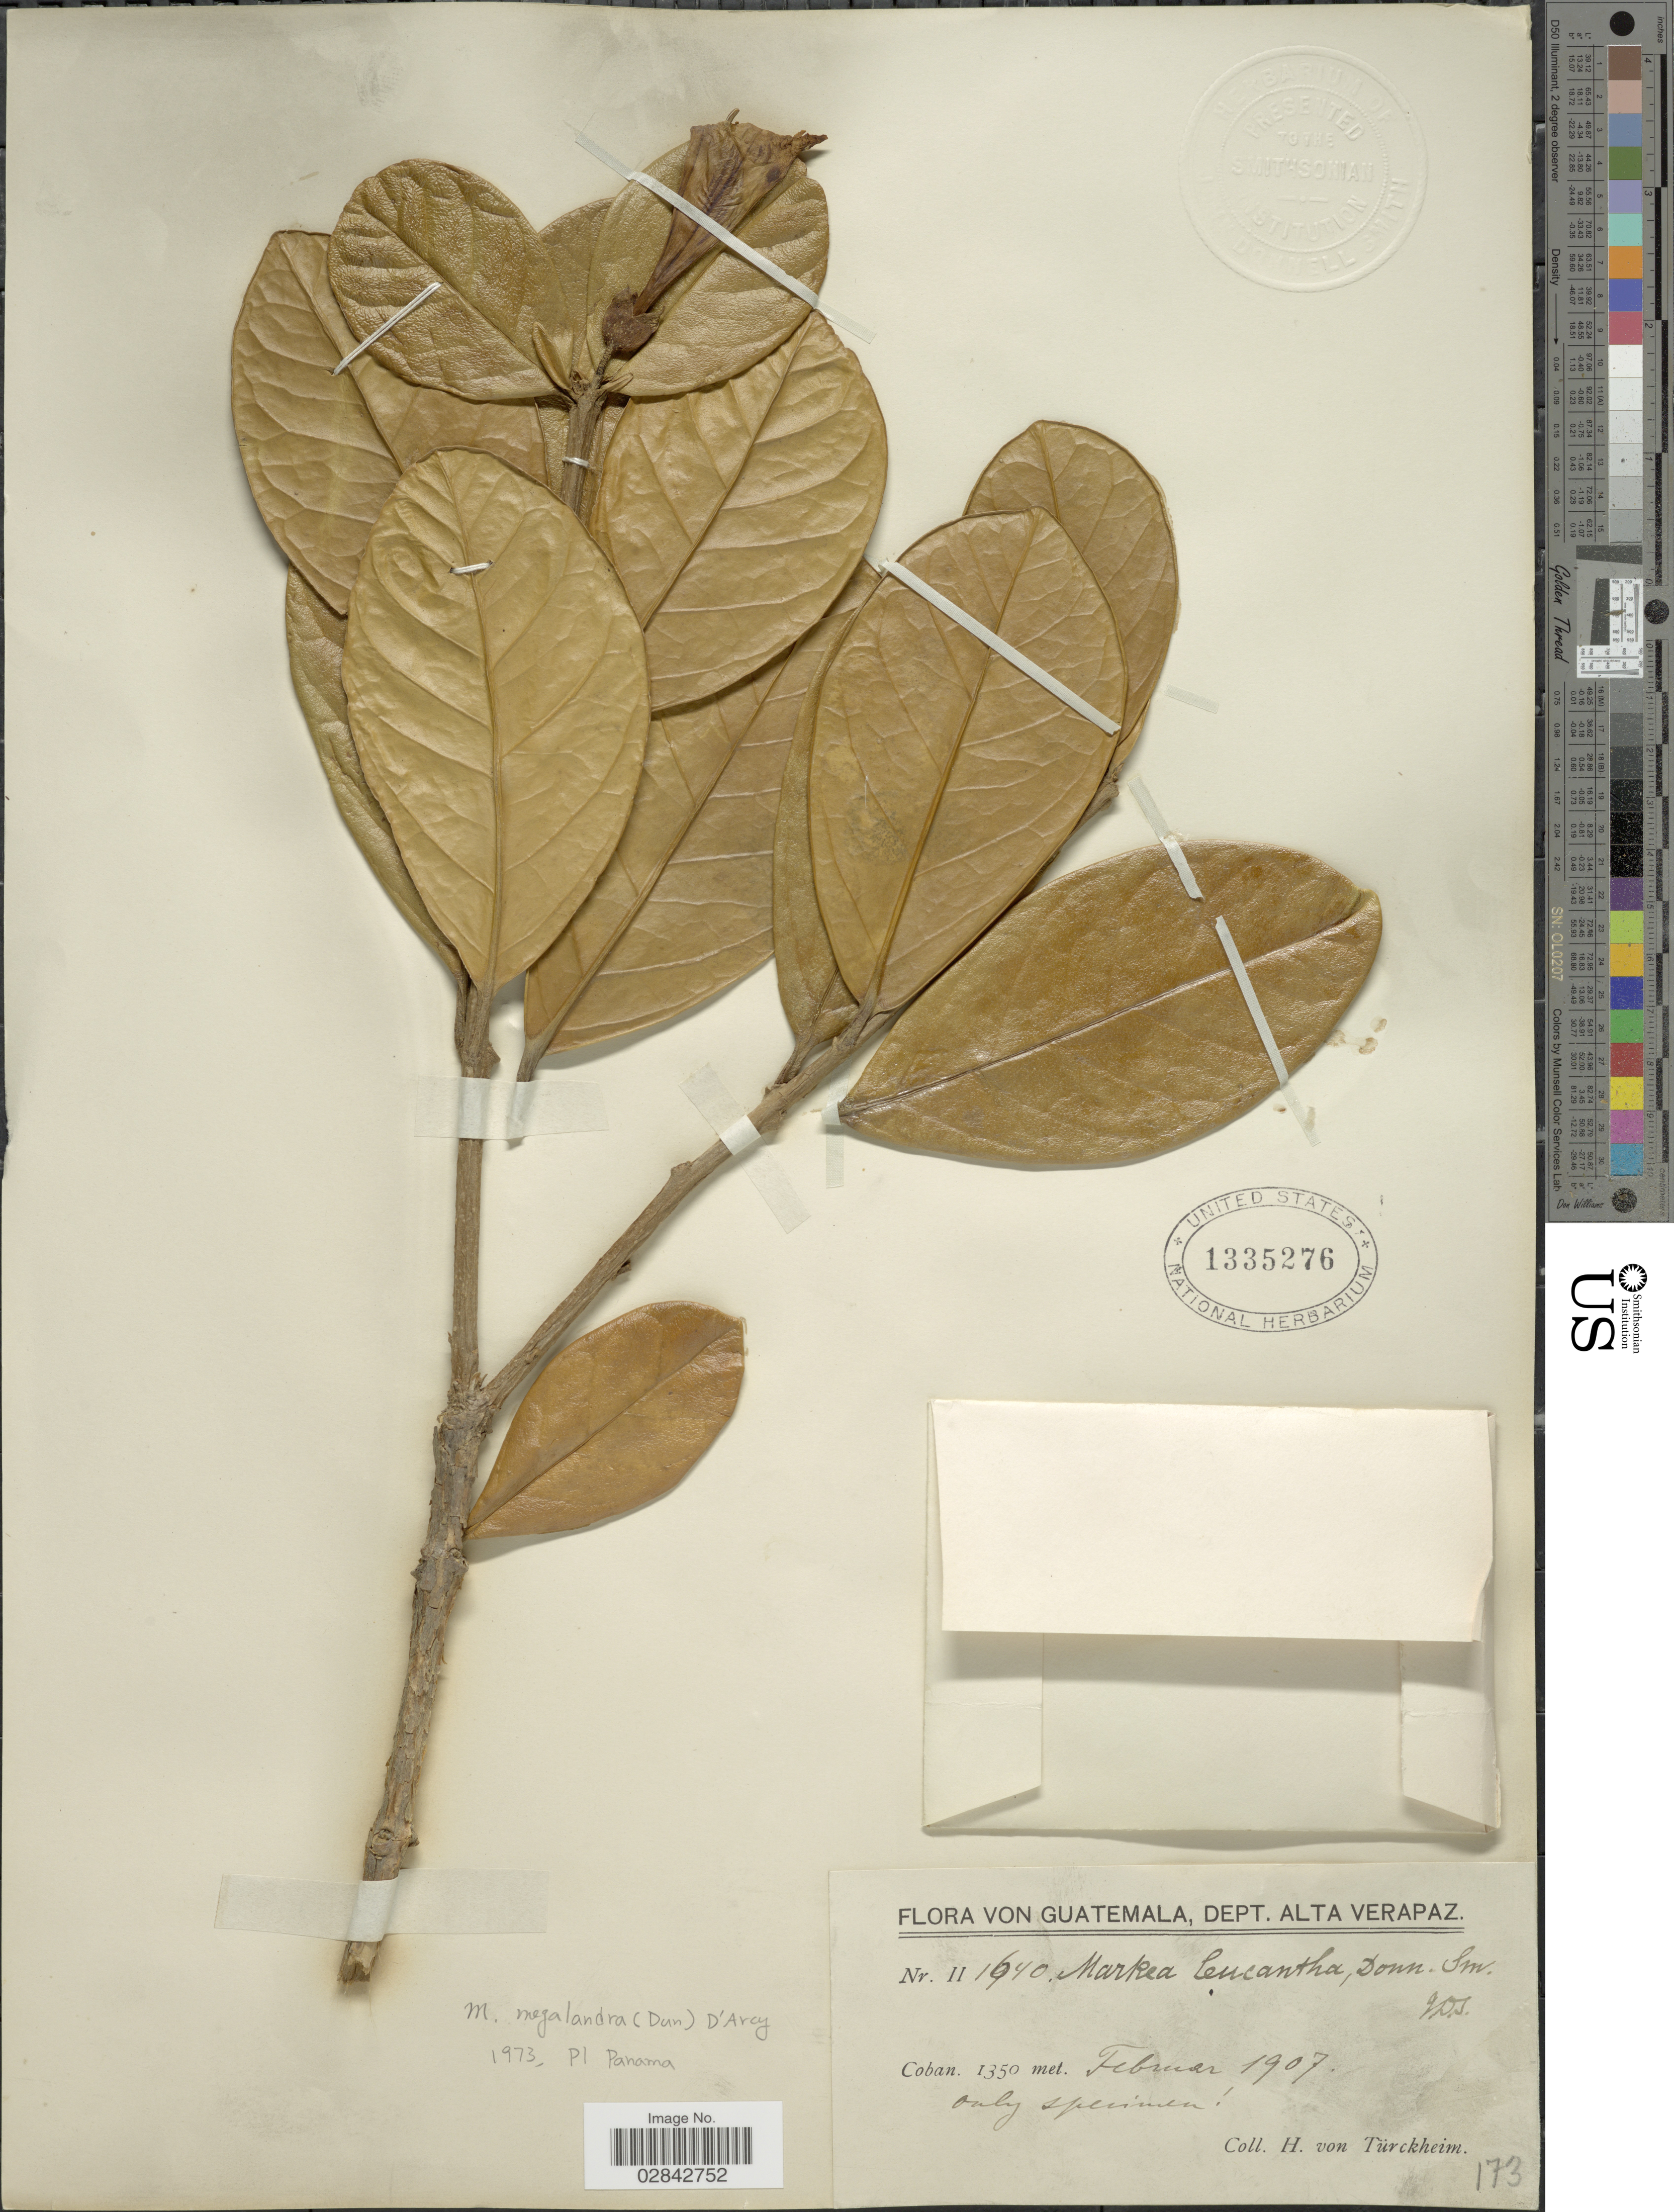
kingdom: Plantae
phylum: Tracheophyta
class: Magnoliopsida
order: Solanales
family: Solanaceae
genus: Markea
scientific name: Markea megalandra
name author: (Dunal) D'Arcy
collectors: H. von Türckheim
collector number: II1640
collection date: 1907-02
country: Guatemala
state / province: Alta Verapaz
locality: Dept. Alta Verapaz. Coban.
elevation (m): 1350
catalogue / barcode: US 1335276